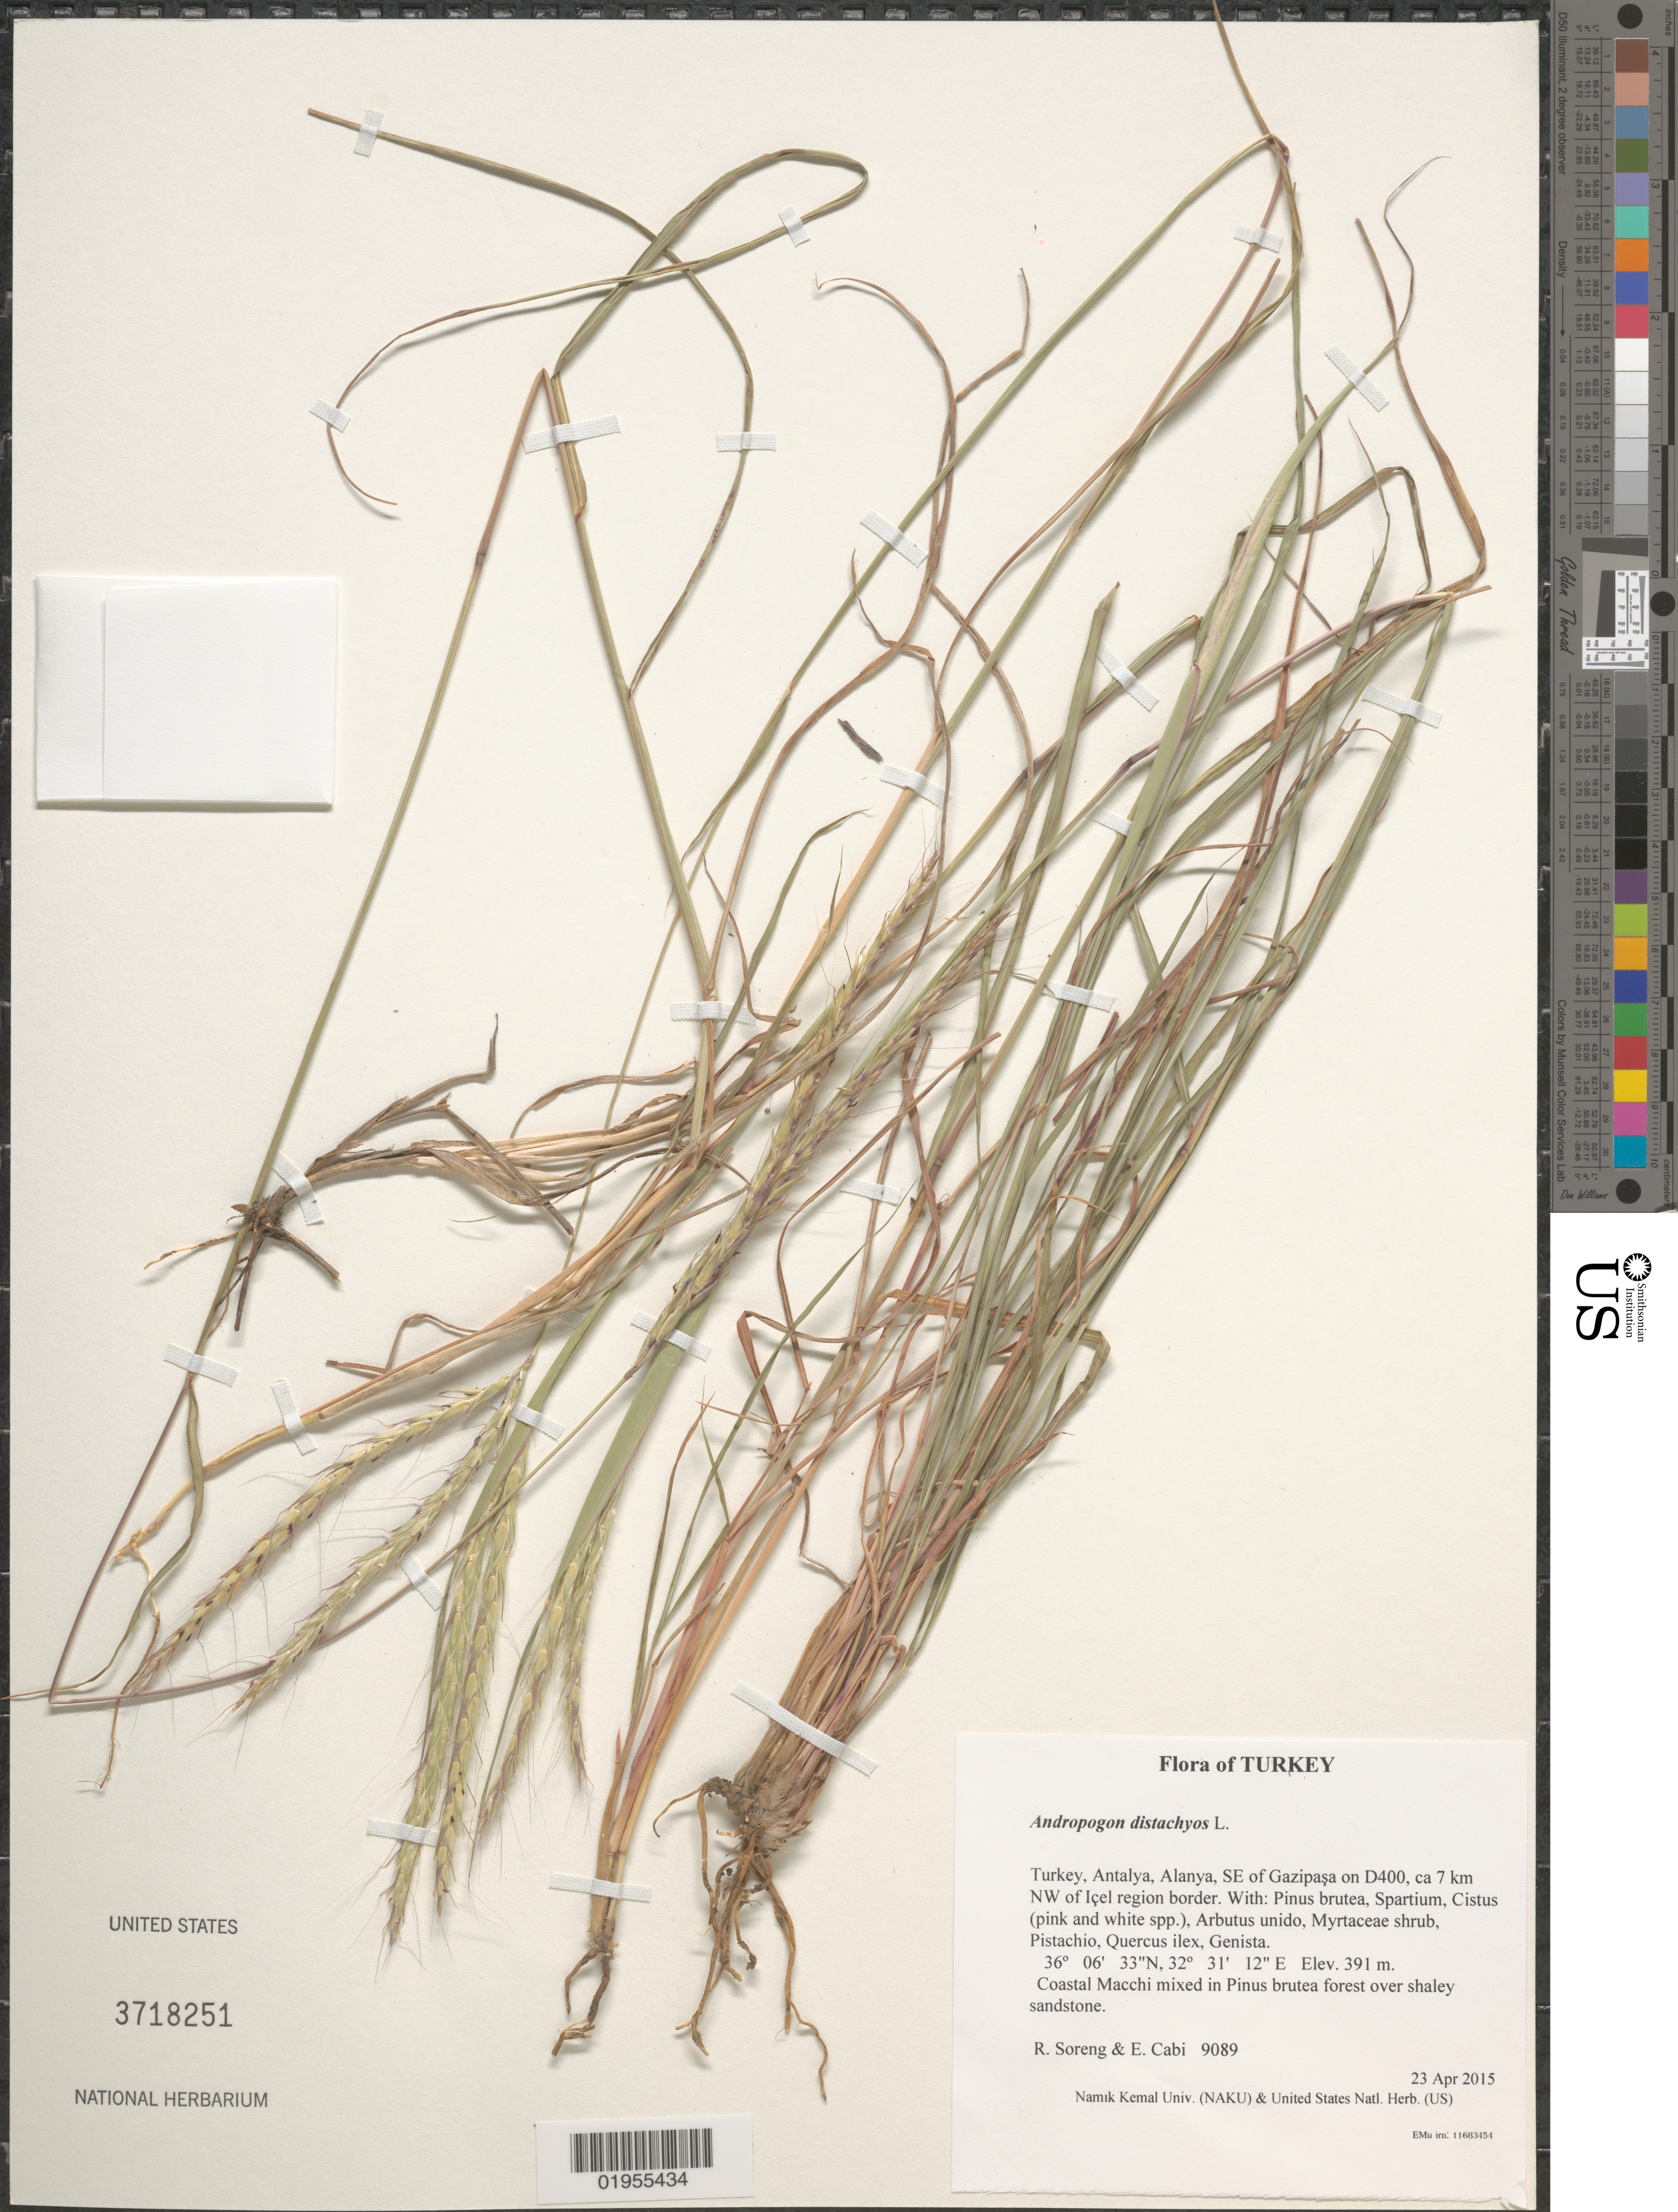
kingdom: Plantae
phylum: Tracheophyta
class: Liliopsida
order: Poales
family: Poaceae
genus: Andropogon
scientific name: Andropogon distachyos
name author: L.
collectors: R. J. Soreng & E. Cabi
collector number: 9089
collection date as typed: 2015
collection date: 2015-04-23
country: Turkey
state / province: Antalya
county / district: Alanya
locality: SE of Gazipasa on D400, ca 7 km NW of Icel region border.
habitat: Coastal Macchi mixed in Pinus brutea forest over shaley sandstone.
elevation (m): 391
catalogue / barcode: US 3718251